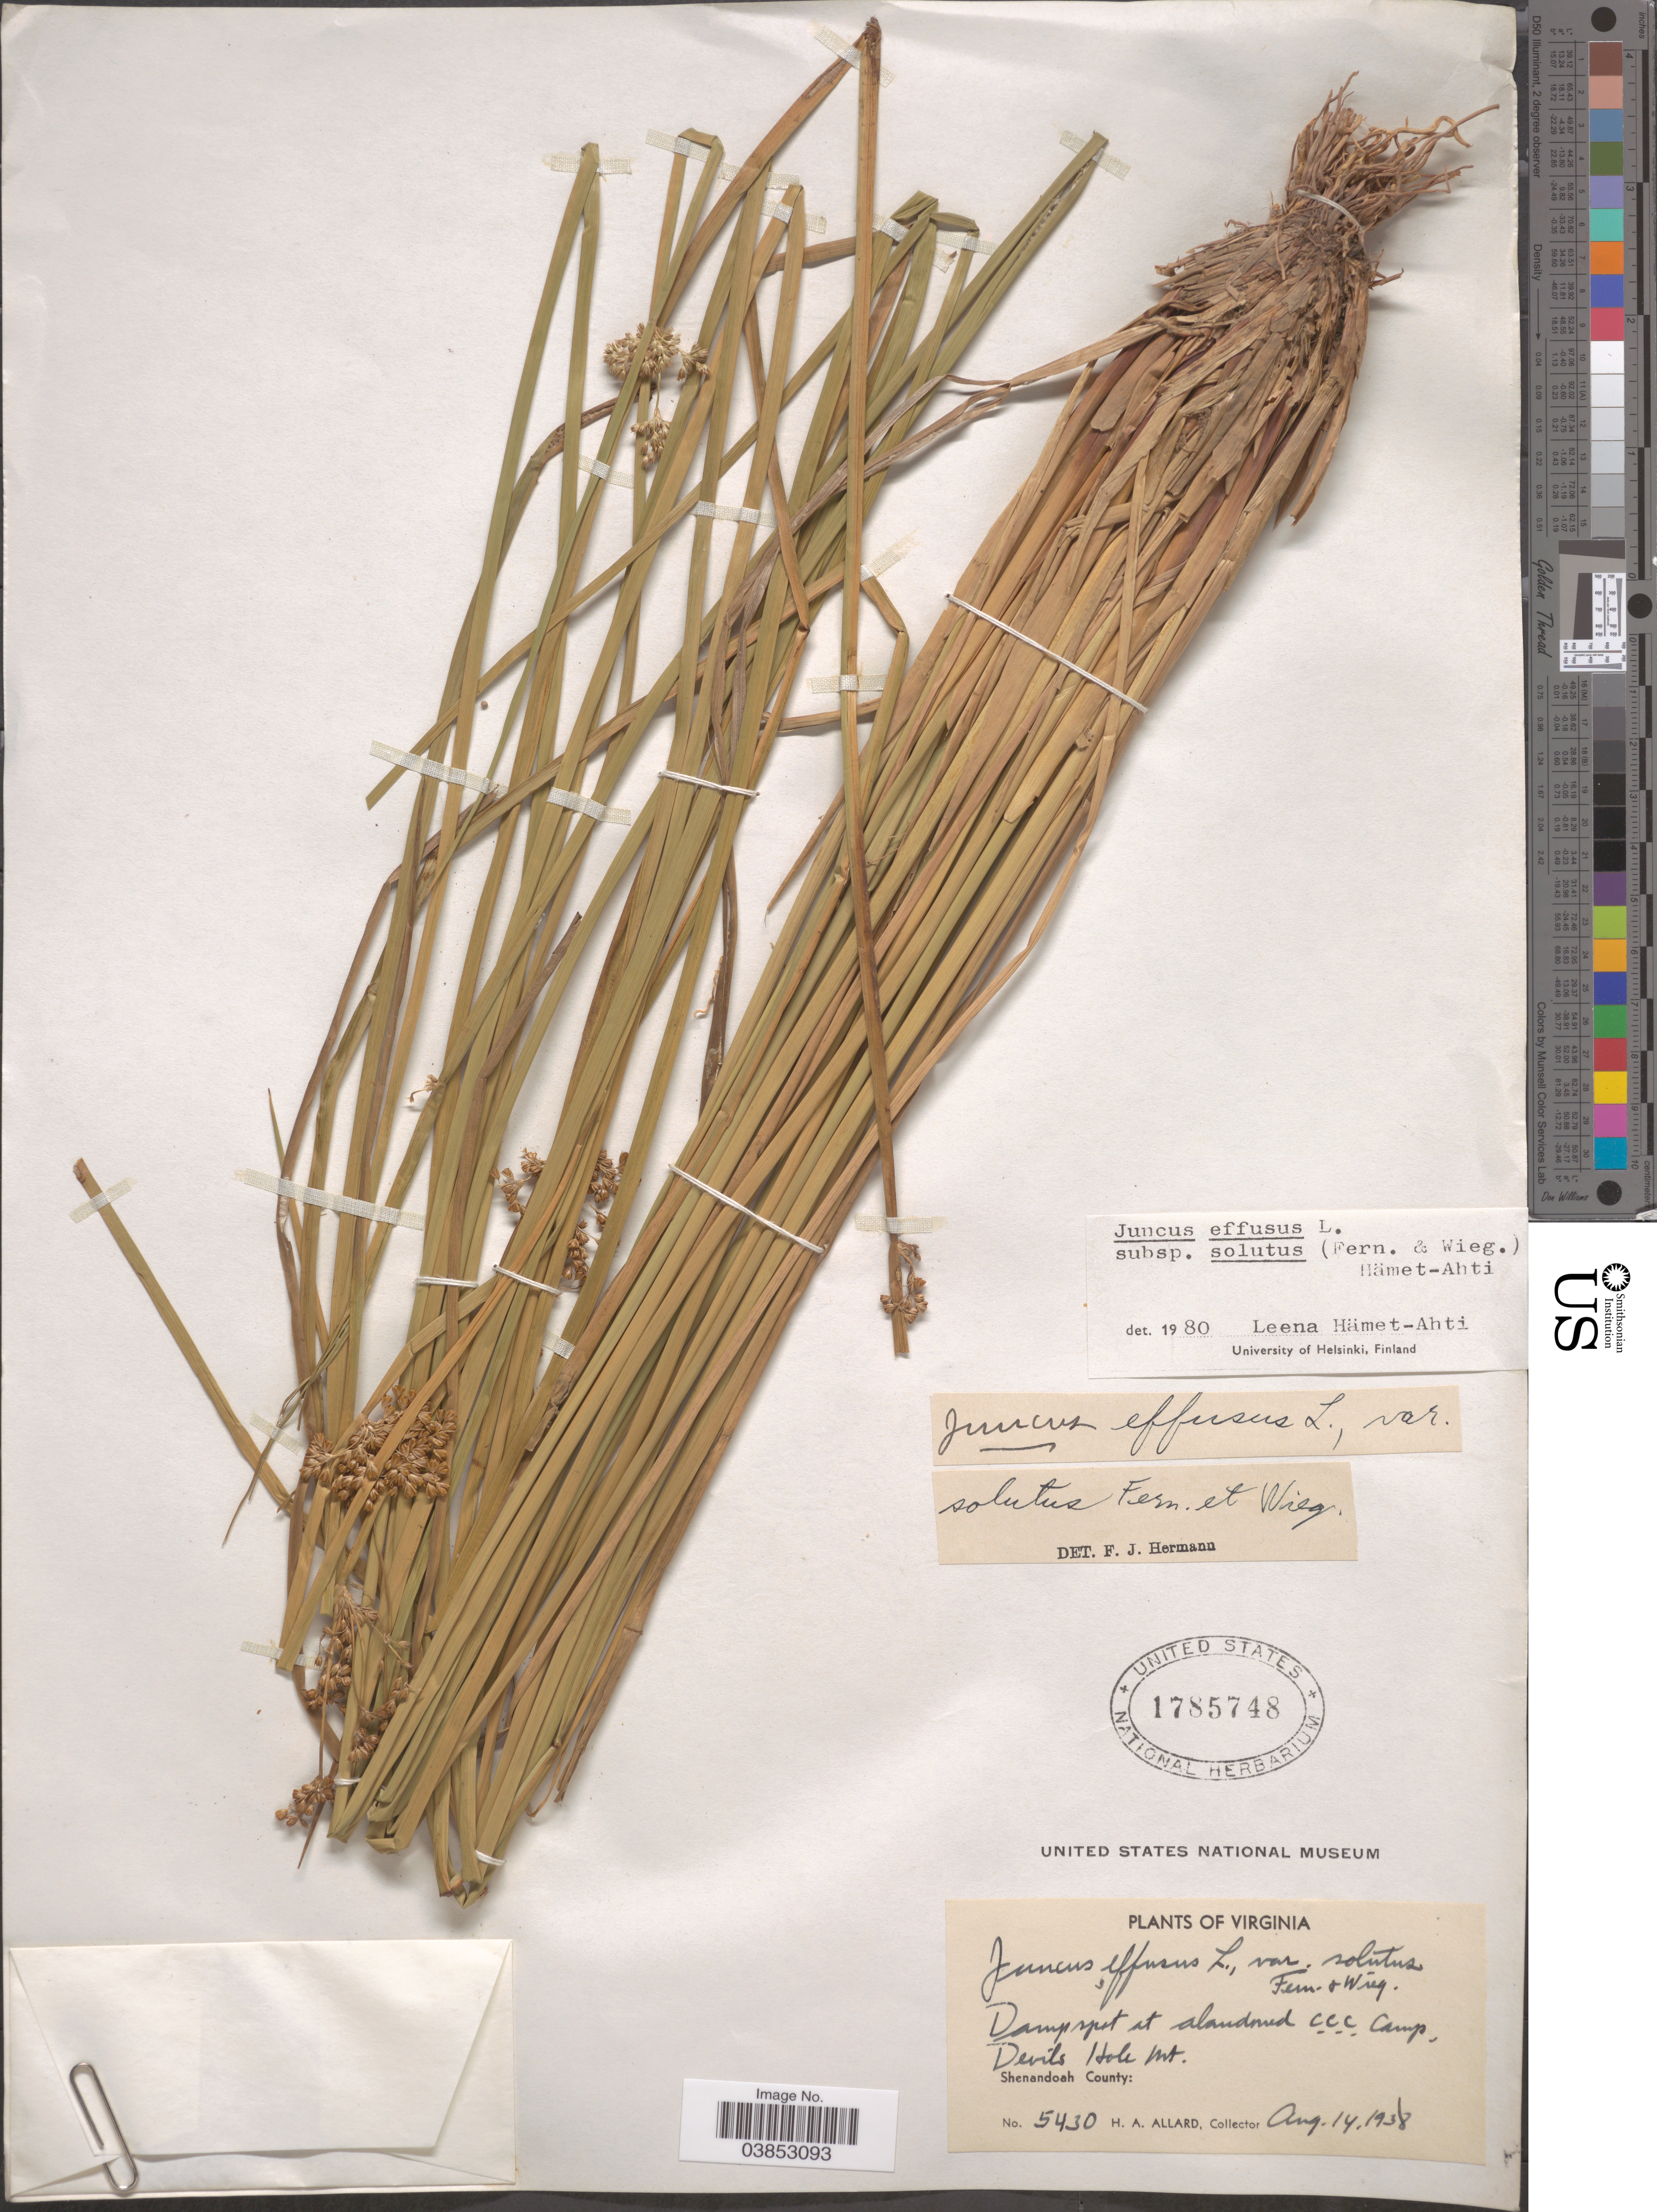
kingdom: Plantae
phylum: Tracheophyta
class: Liliopsida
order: Poales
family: Juncaceae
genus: Juncus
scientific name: Juncus effusus var. solutus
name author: Fernald & Wiegand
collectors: H. A. Allard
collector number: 5430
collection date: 1938-08-14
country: United States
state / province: Virginia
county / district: Shenandoah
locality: Damp spot at abandoned ccc camp, Devils Hole Mt. Shenandoah County.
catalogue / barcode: US 1785748